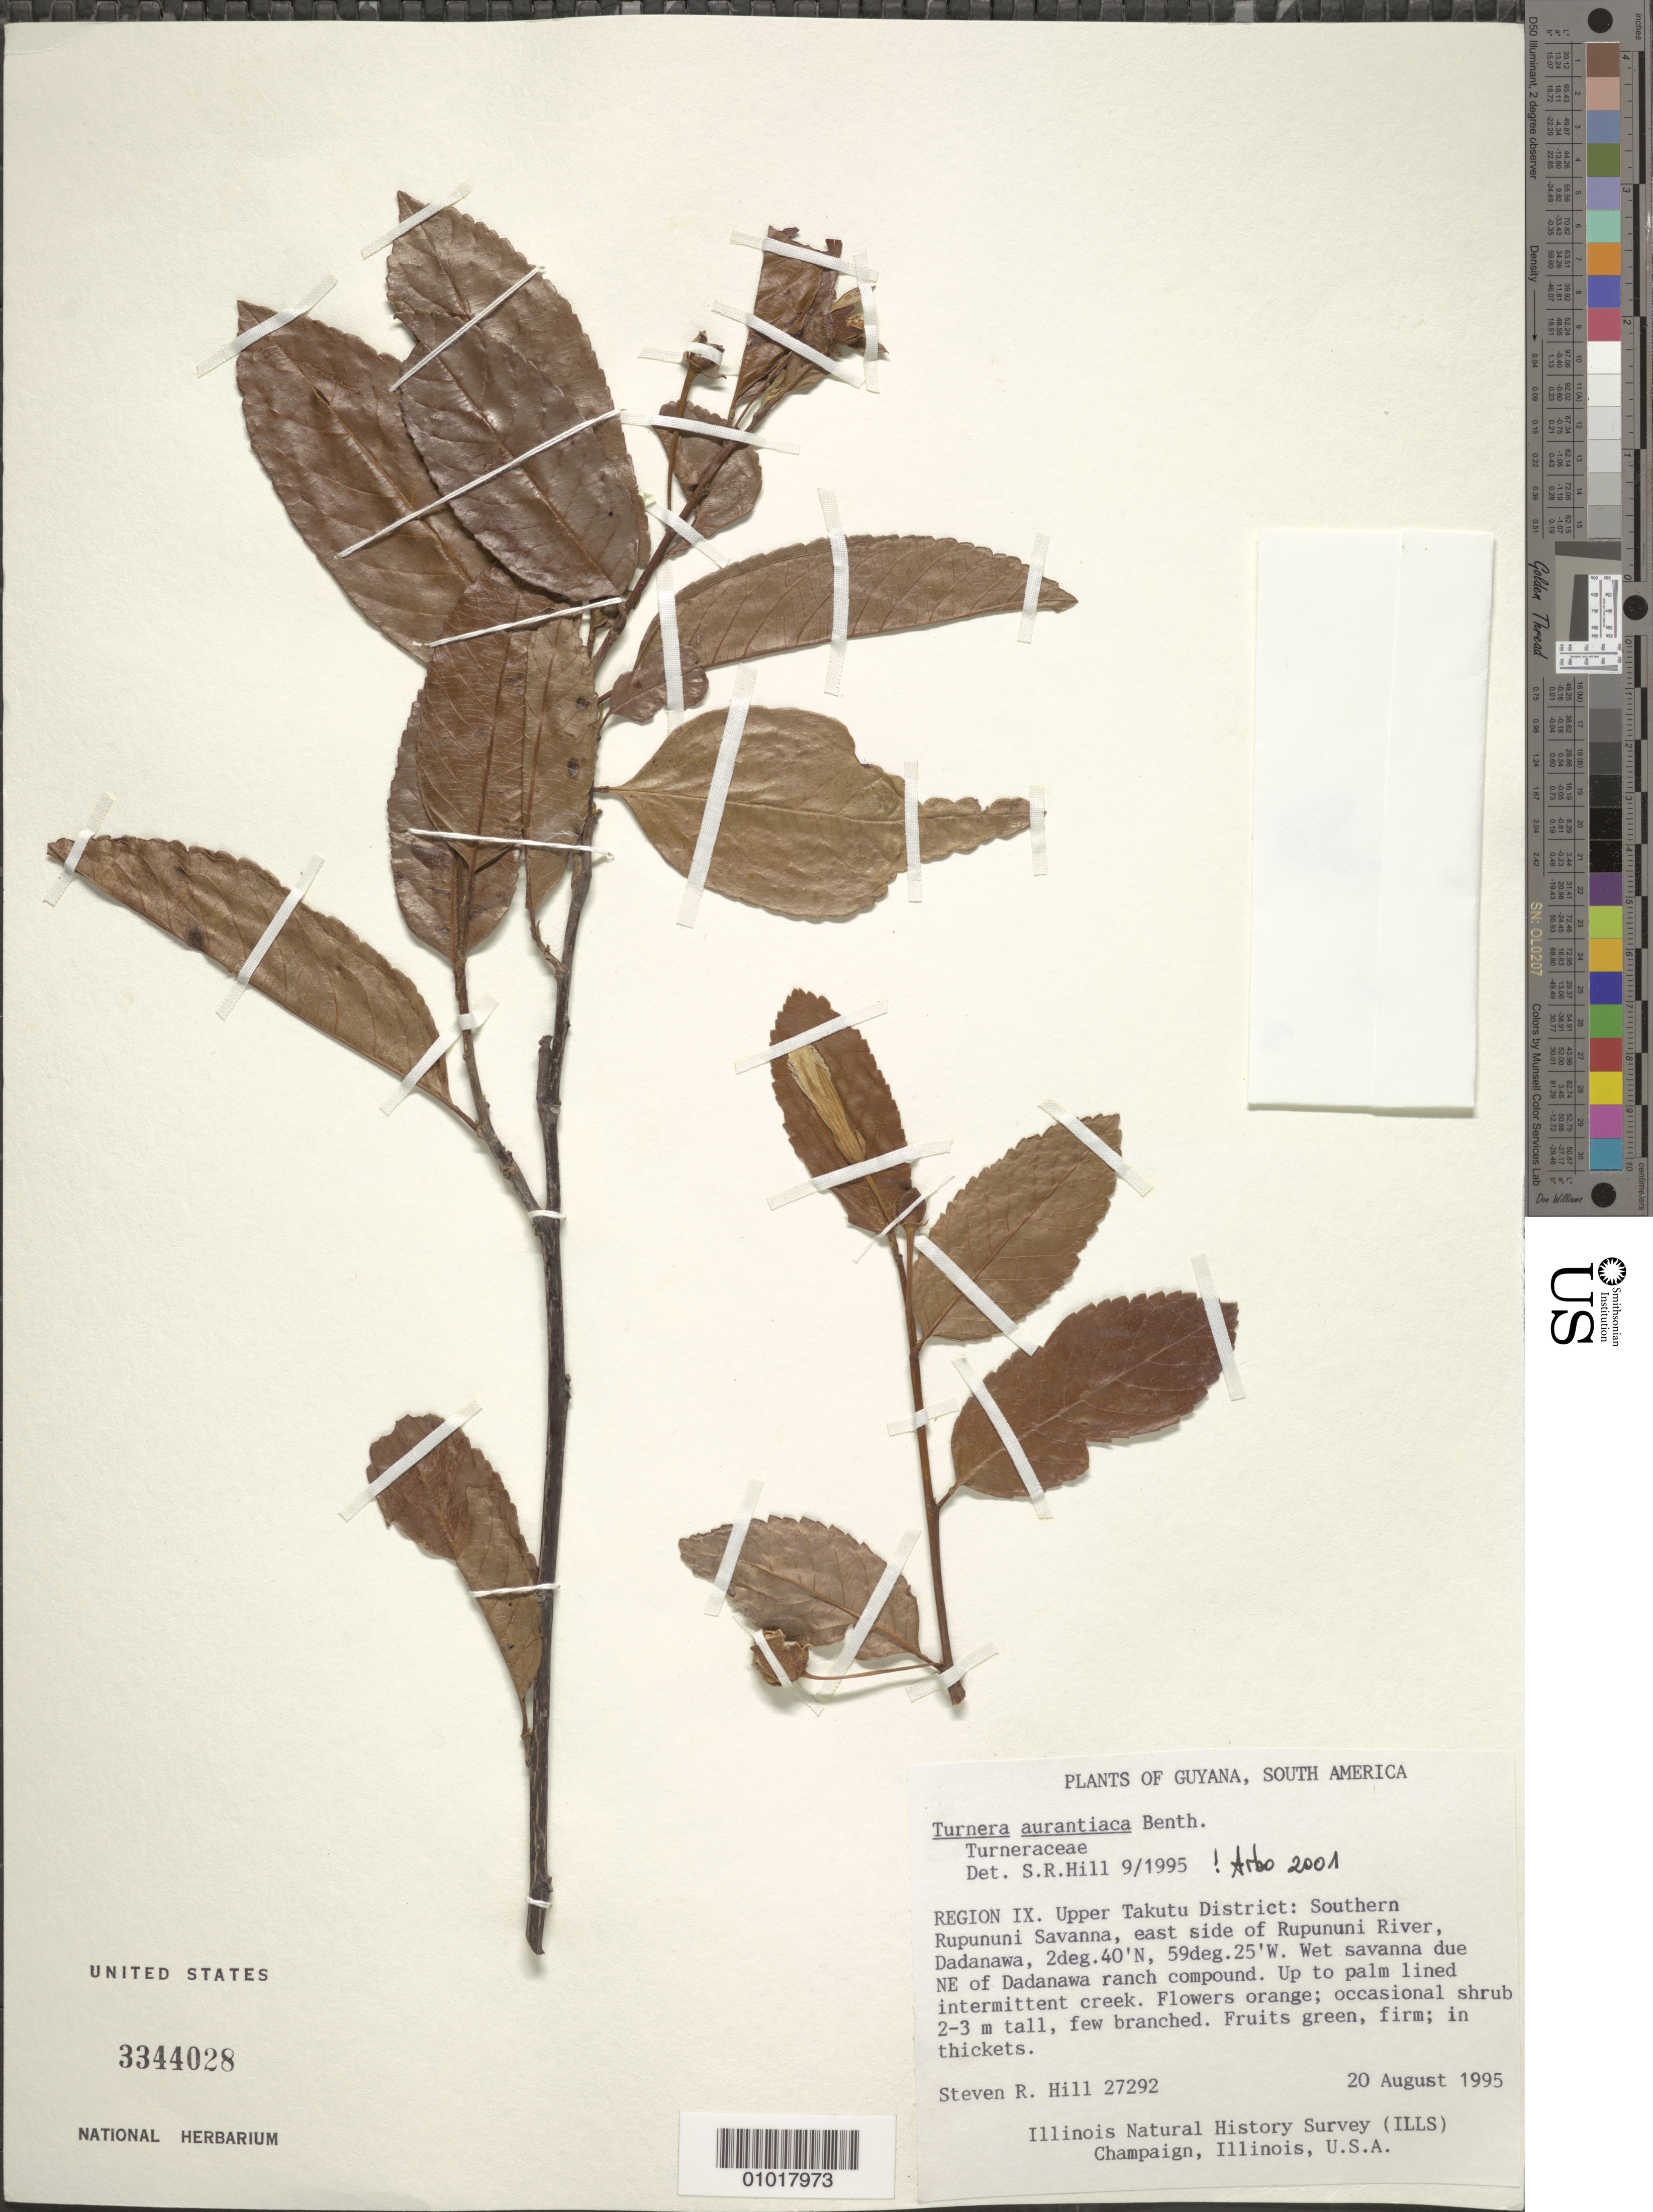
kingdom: Plantae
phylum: Tracheophyta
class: Magnoliopsida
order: Malpighiales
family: Turneraceae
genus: Turnera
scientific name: Turnera aurantiaca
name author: Benth.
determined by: Arbo, M. M.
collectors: S. R. Hill, C. N. Horn & J. H. Wiersema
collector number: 27292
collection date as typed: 20-Aug-95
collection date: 1995-08-20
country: Guyana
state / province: U. Takutu-U. Essequibo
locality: Dadanawa, southern Rupununi Savanna, E side of Rupununi R.; due NE of Dadanawa ranch compound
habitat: Wet savanna; drainage area near palm-lined intermittent creek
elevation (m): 110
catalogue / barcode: US 3344028